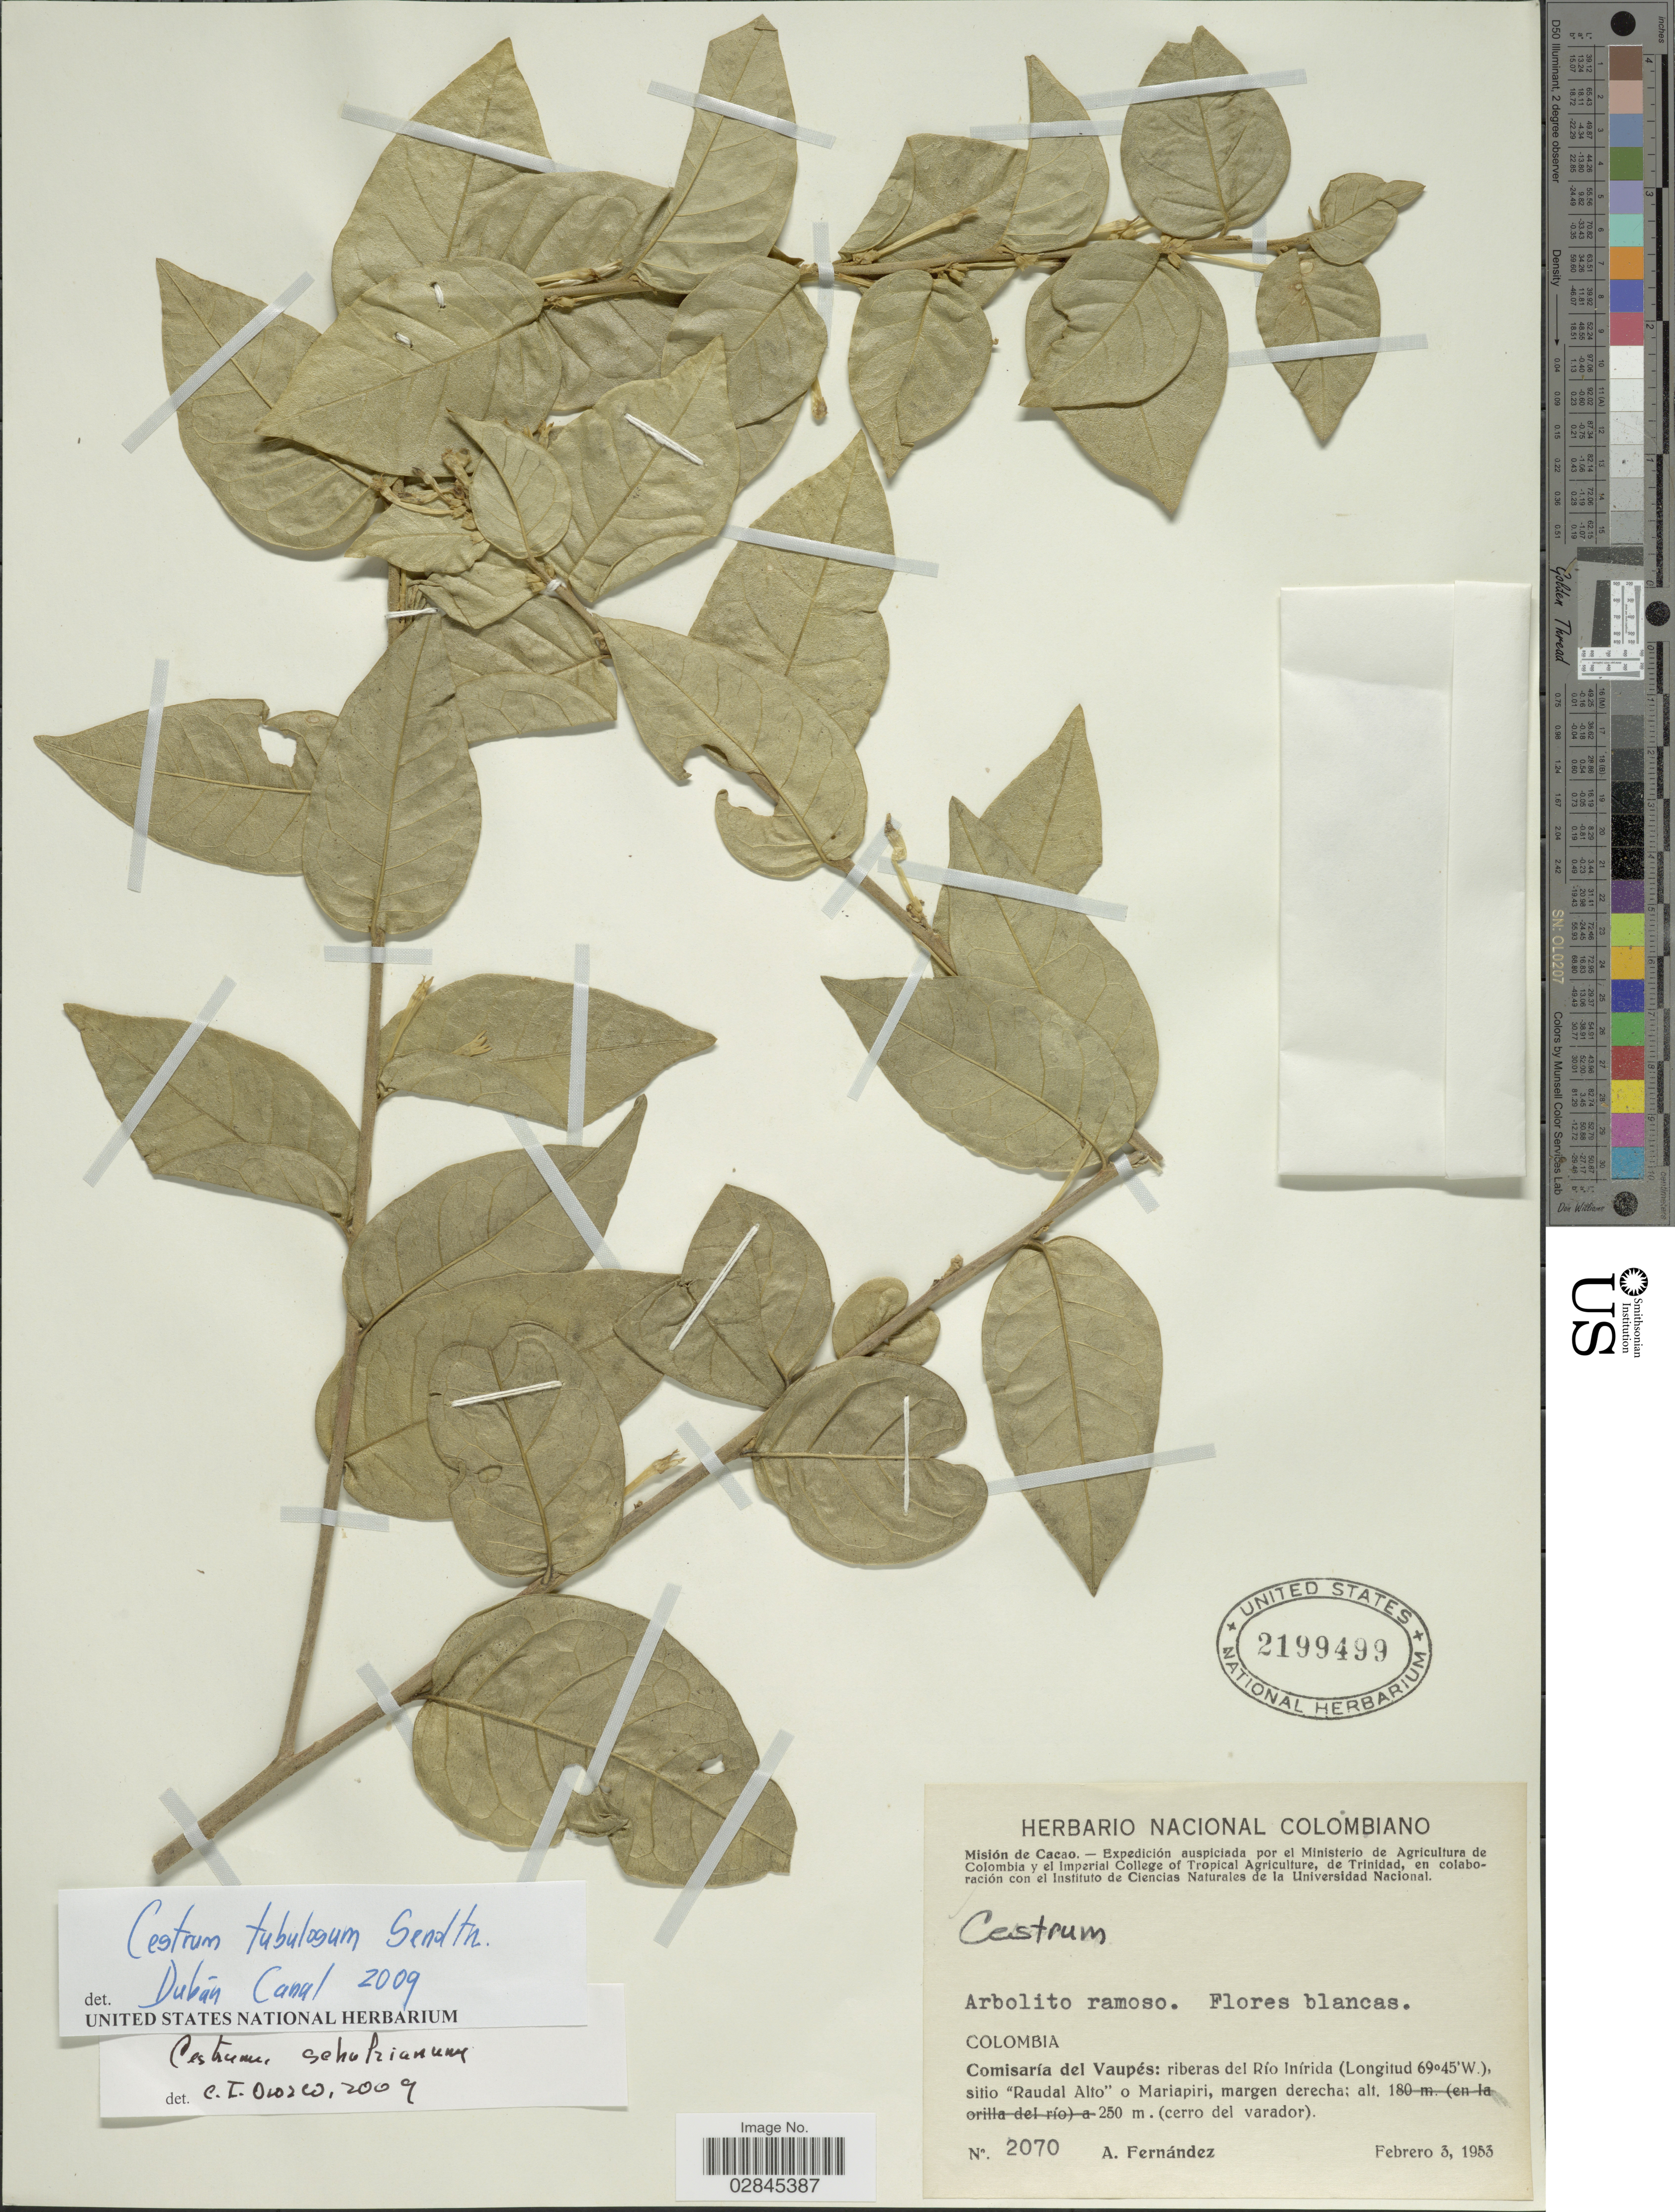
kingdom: Plantae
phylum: Tracheophyta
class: Magnoliopsida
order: Solanales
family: Solanaceae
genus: Cestrum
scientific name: Cestrum tubulosum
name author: Sendtn.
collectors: A. Fernández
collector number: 2070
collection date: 1953-02-03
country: Colombia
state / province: Vaupés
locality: Comisaría del Vaupés: riberas del Río Inírida, sitio "Raudal Alto" o Mariapiri, margen derecha.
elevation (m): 250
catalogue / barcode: US 2199499